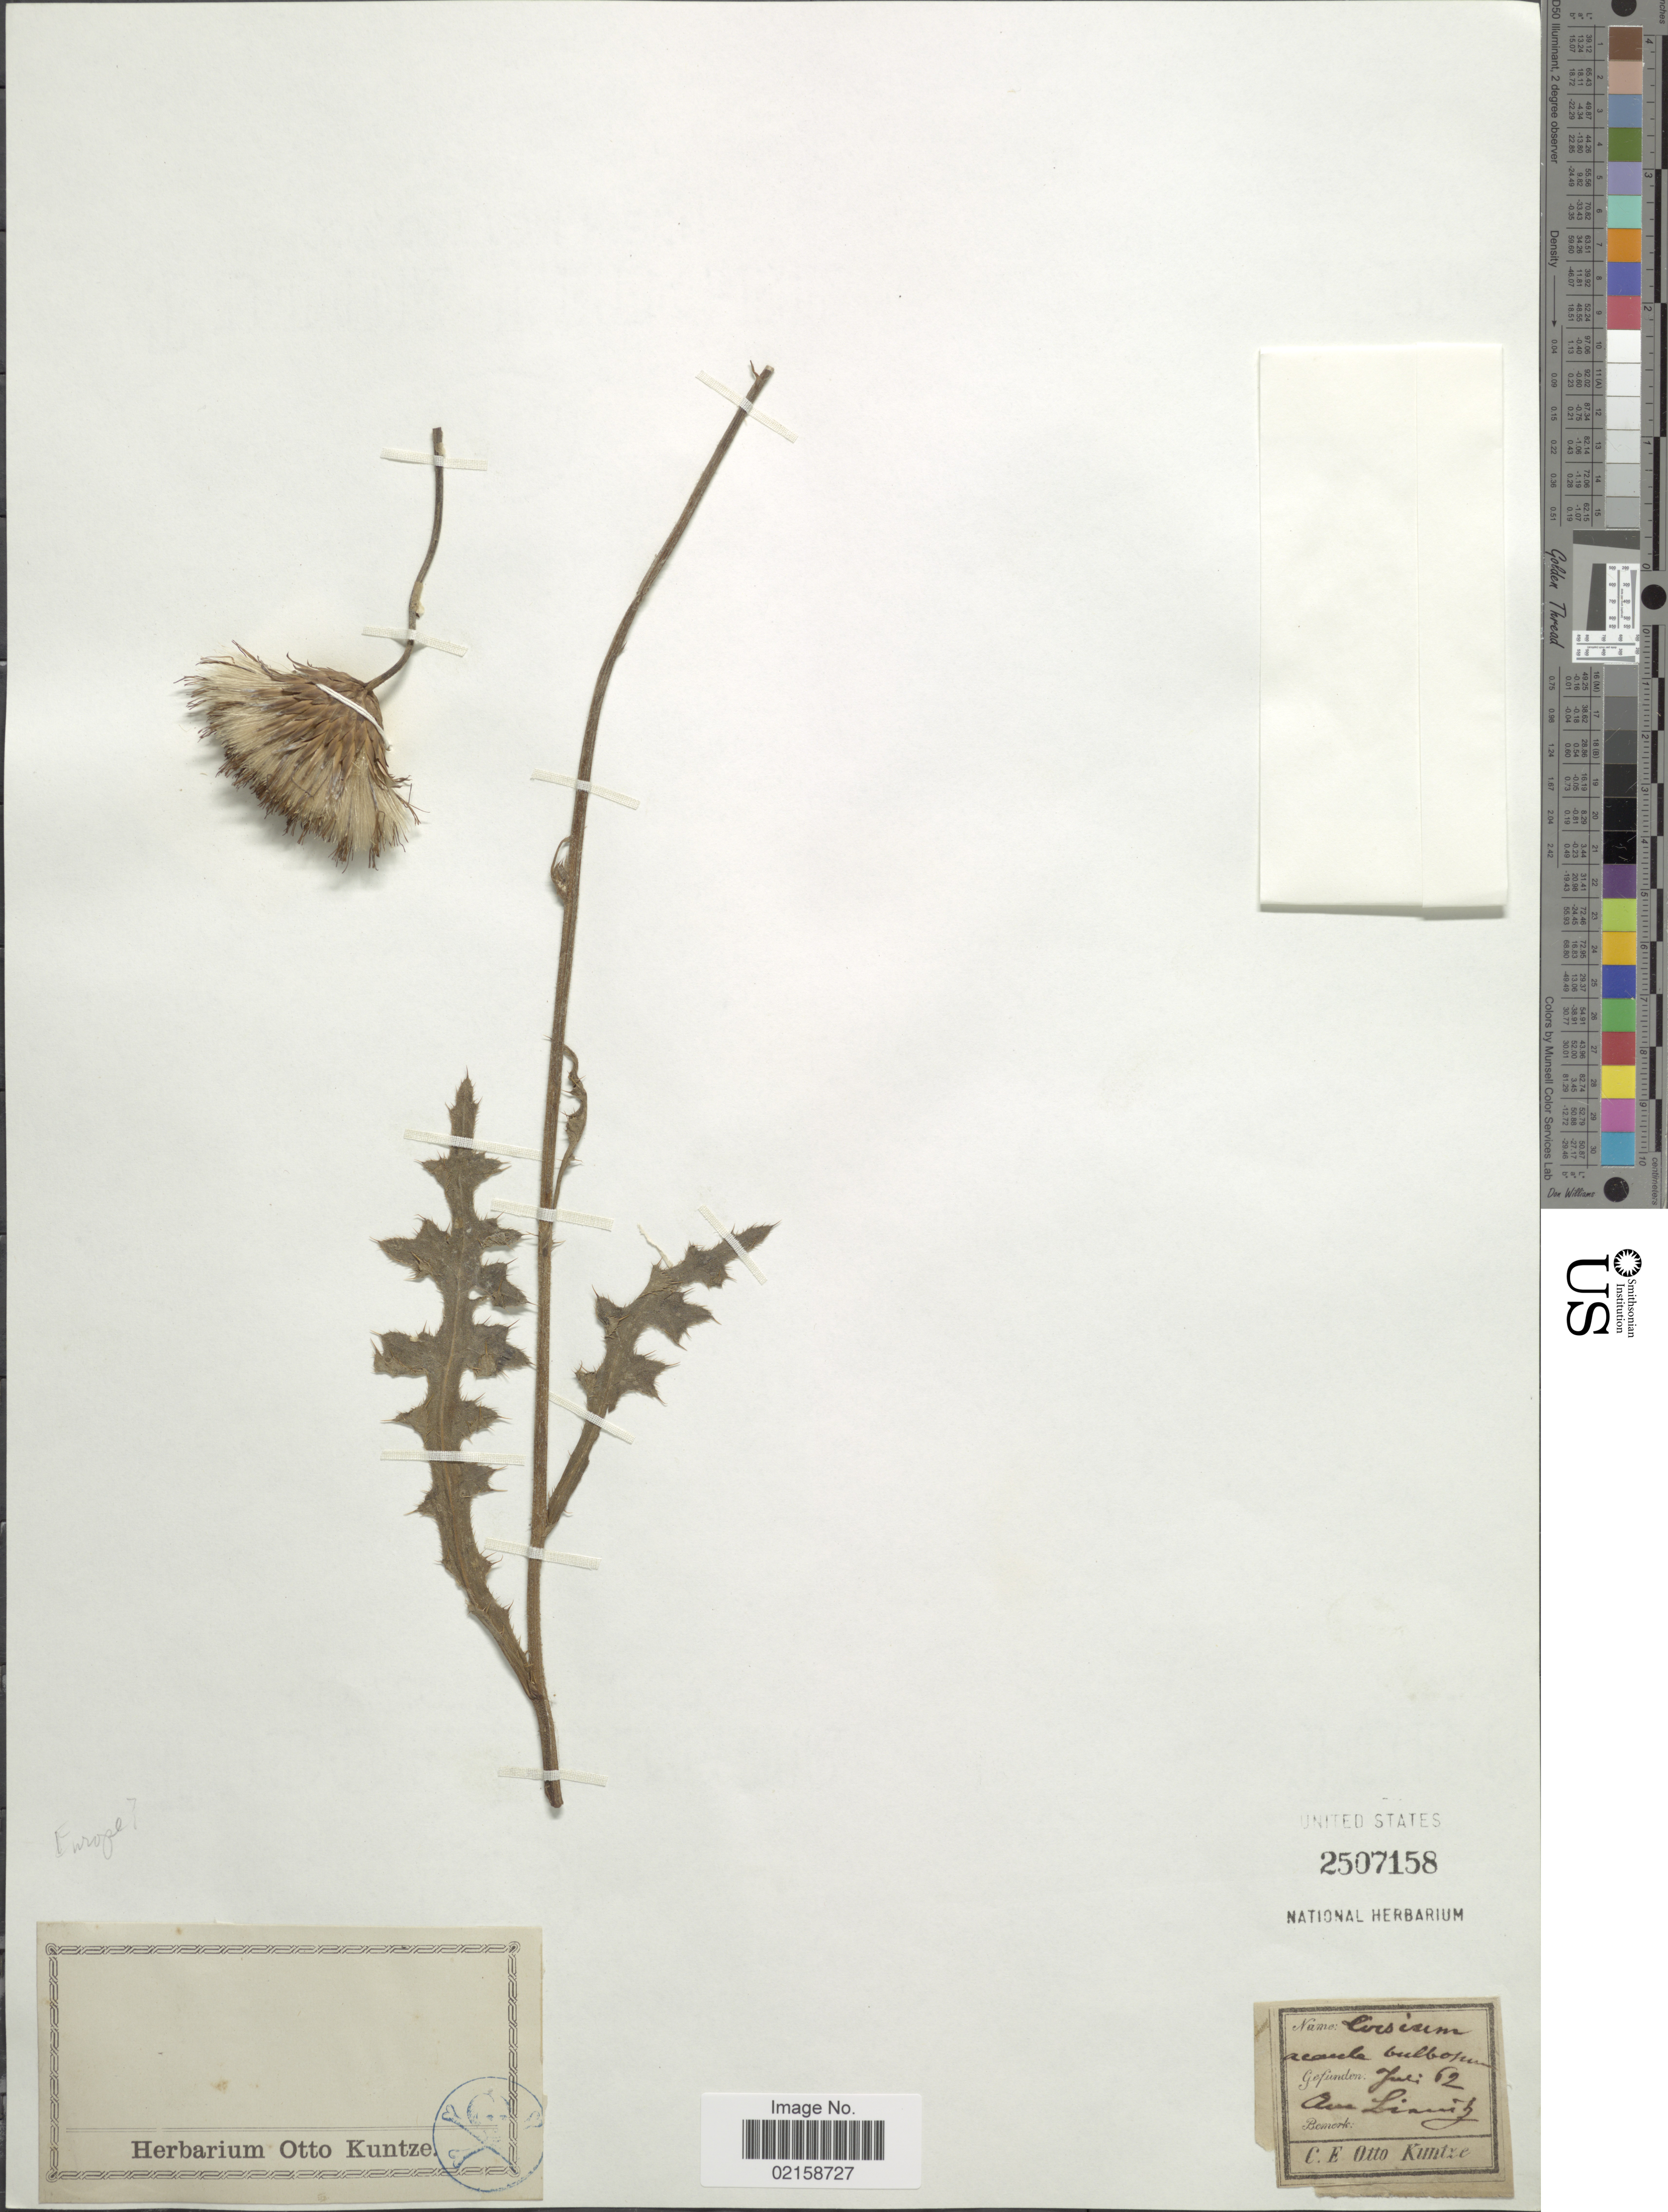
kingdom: Plantae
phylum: Tracheophyta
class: Magnoliopsida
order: Asterales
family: Asteraceae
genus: Cirsium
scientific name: Cirsium acaule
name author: (L.) Scop.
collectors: C.E.O. Kuntze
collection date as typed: Transcribed d/m/y: /7/62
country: Germany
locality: Am Linnich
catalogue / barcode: US 2507158